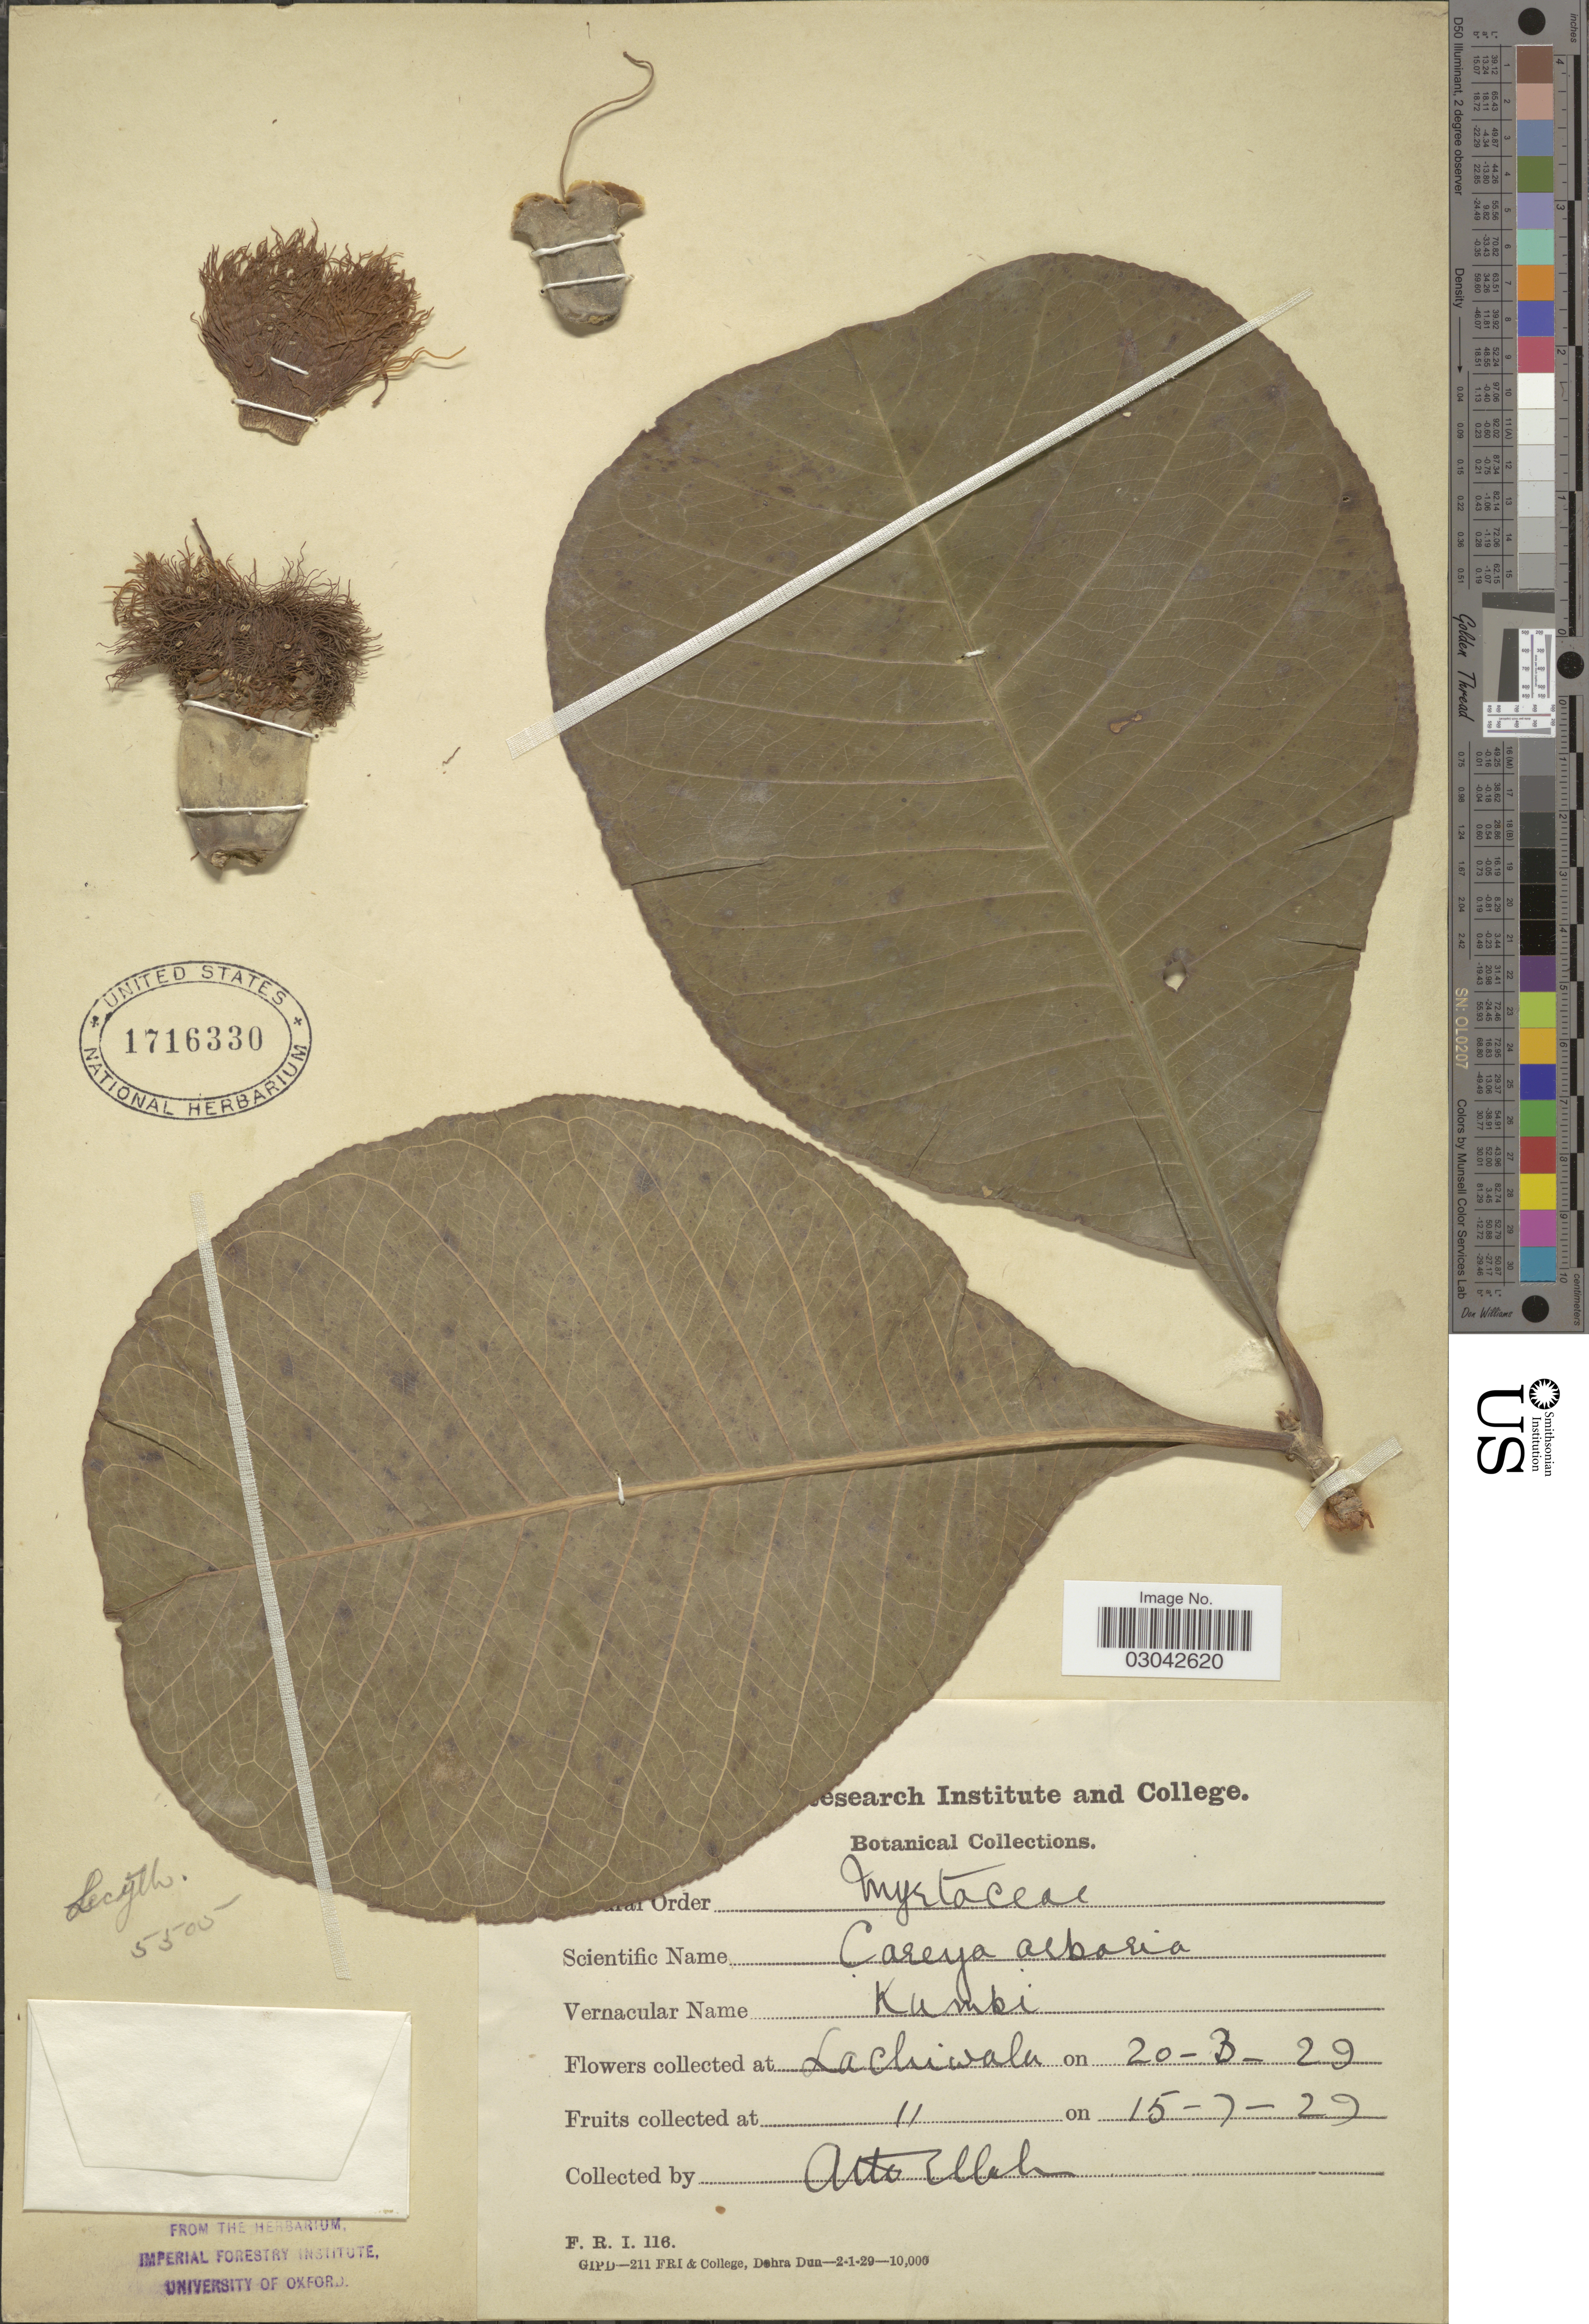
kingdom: Plantae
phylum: Tracheophyta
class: Magnoliopsida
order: Ericales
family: Lecythidaceae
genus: Careya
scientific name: Careya arborea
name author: Roxb.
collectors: A. Ulluh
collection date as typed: Transcribed d/m/y: 20/3/29 to 15/7/29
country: India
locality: Lachiwala.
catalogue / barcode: US 1716330